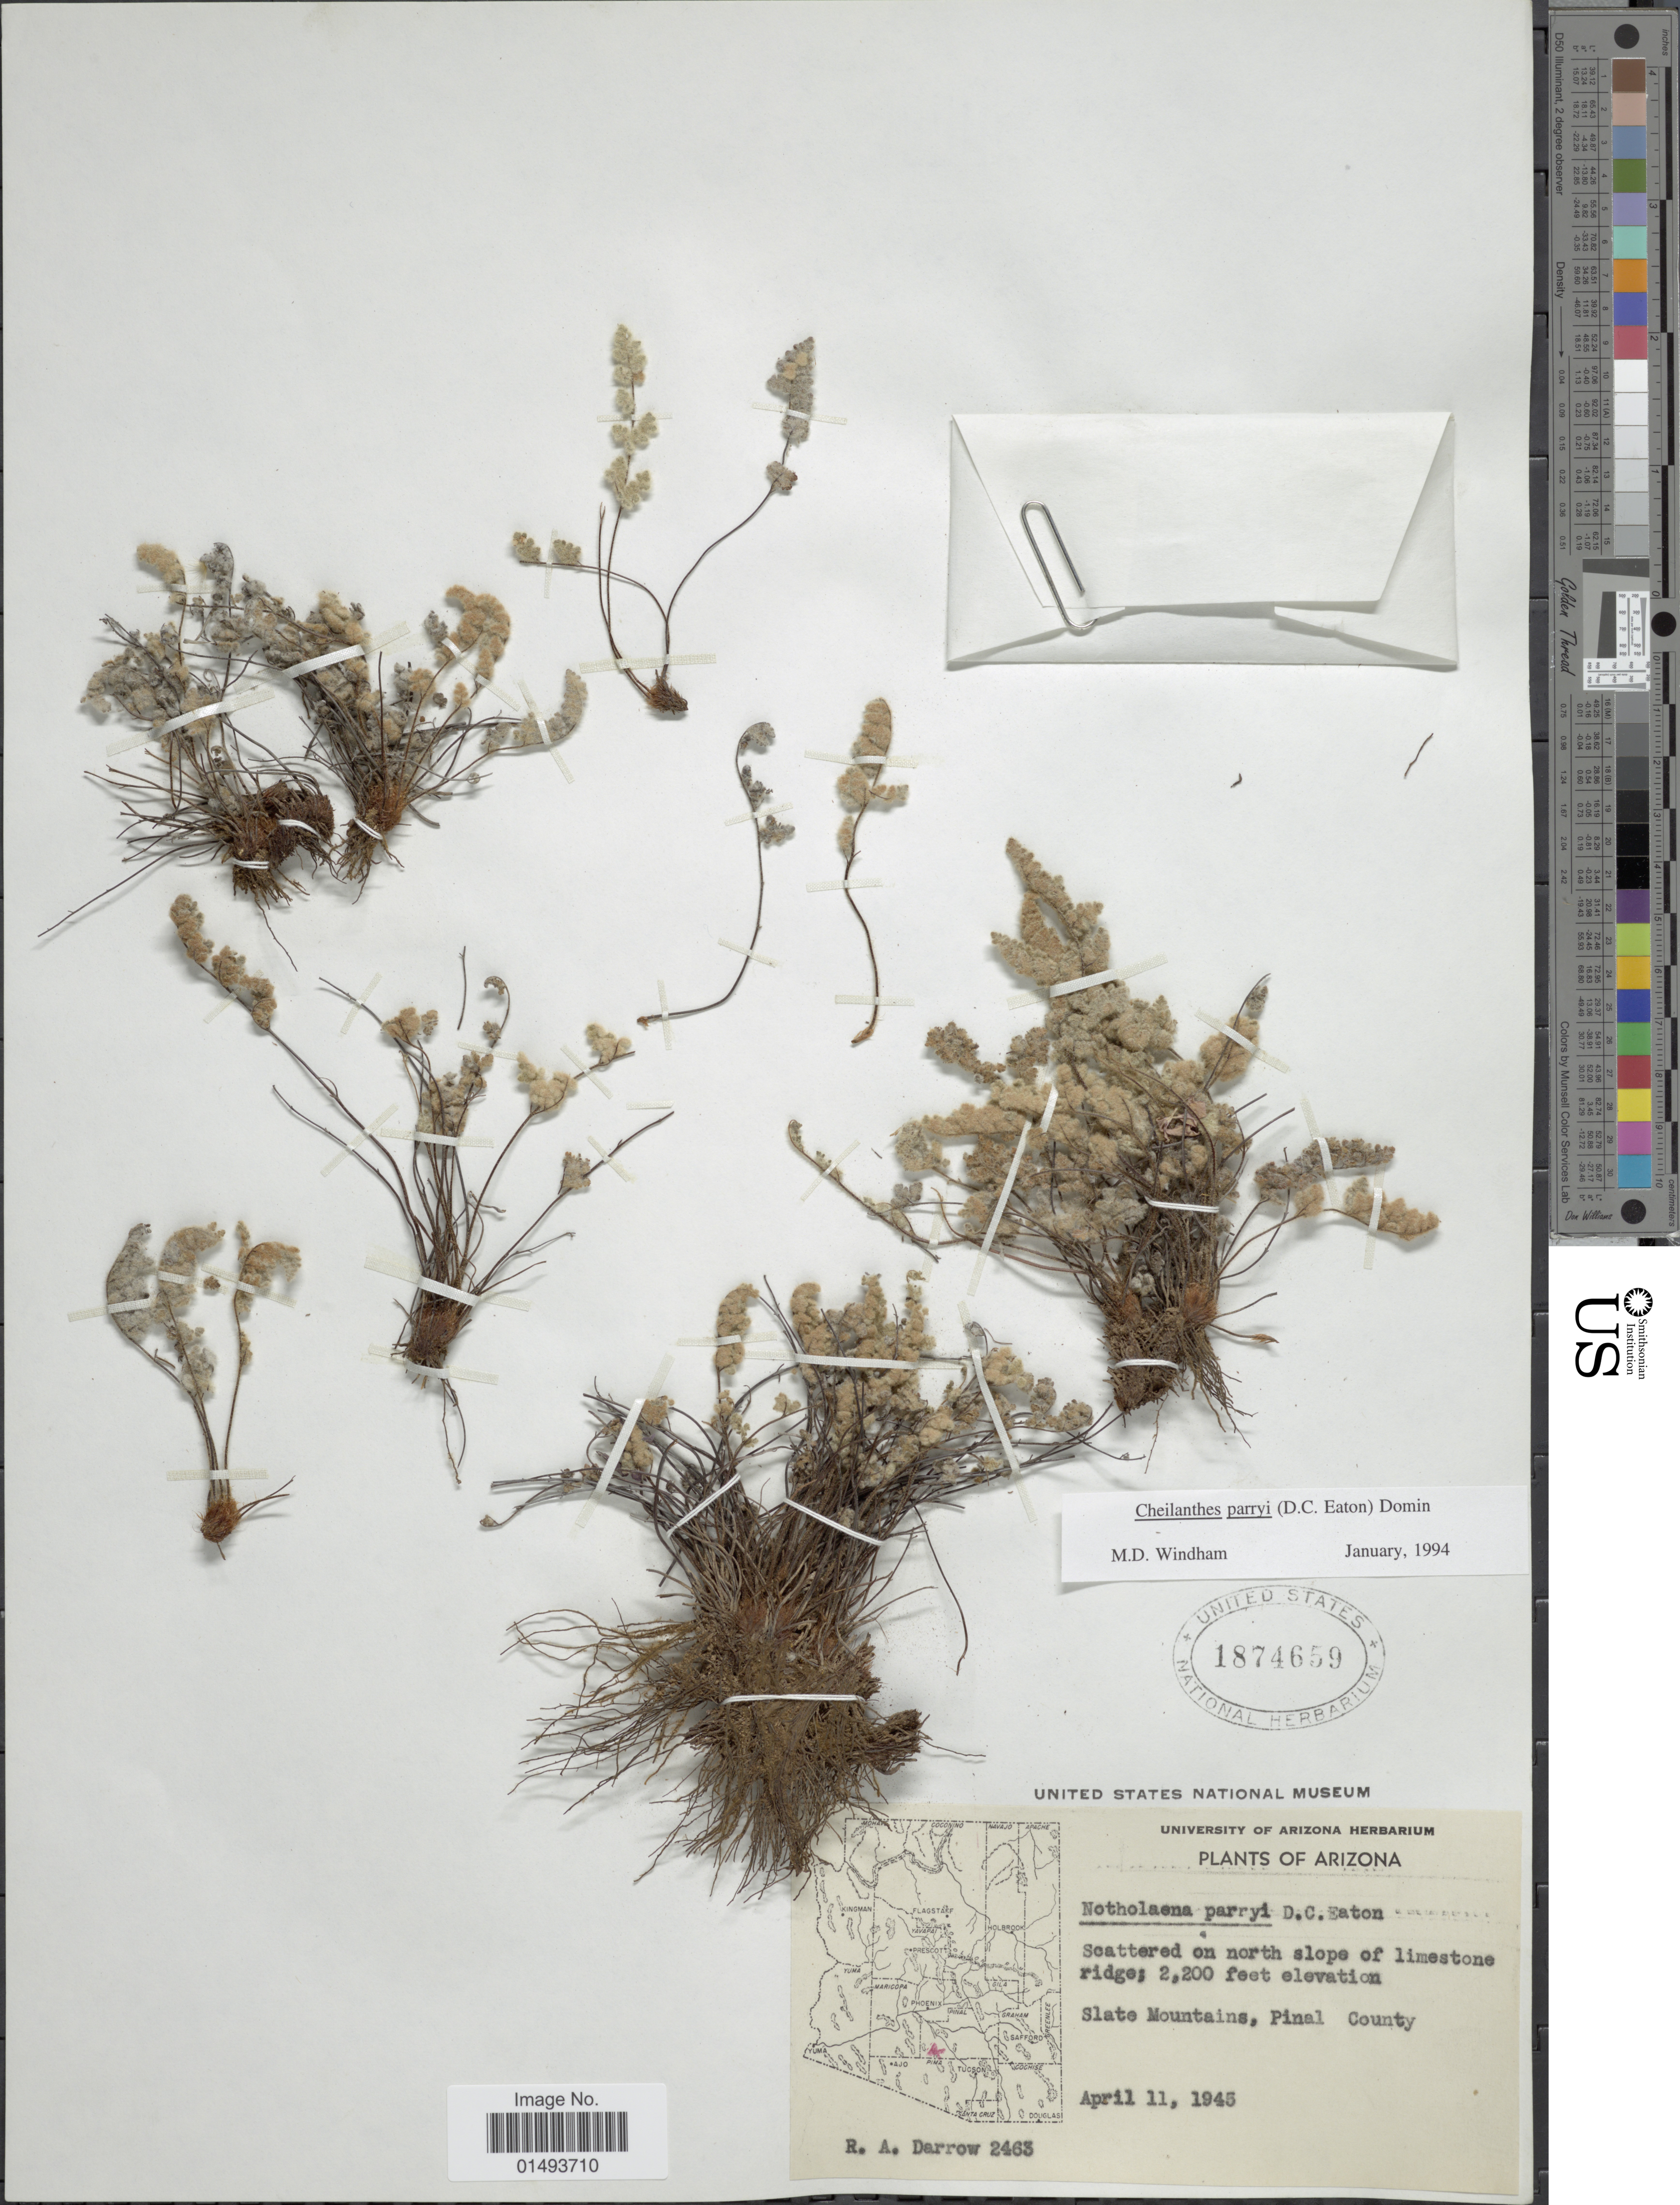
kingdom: Plantae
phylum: Tracheophyta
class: Polypodiopsida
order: Polypodiales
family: Pteridaceae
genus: Myriopteris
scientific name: Myriopteris parryi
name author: (D.C. Eaton) Grusz & Windham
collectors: R. A. Darrow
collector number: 2463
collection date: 1945-04-11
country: United States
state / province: Arizona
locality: Plants of Arizona, Scattered on north slope of limestone ridge; Slate Mountains, Pinal County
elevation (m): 671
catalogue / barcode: US 1874659